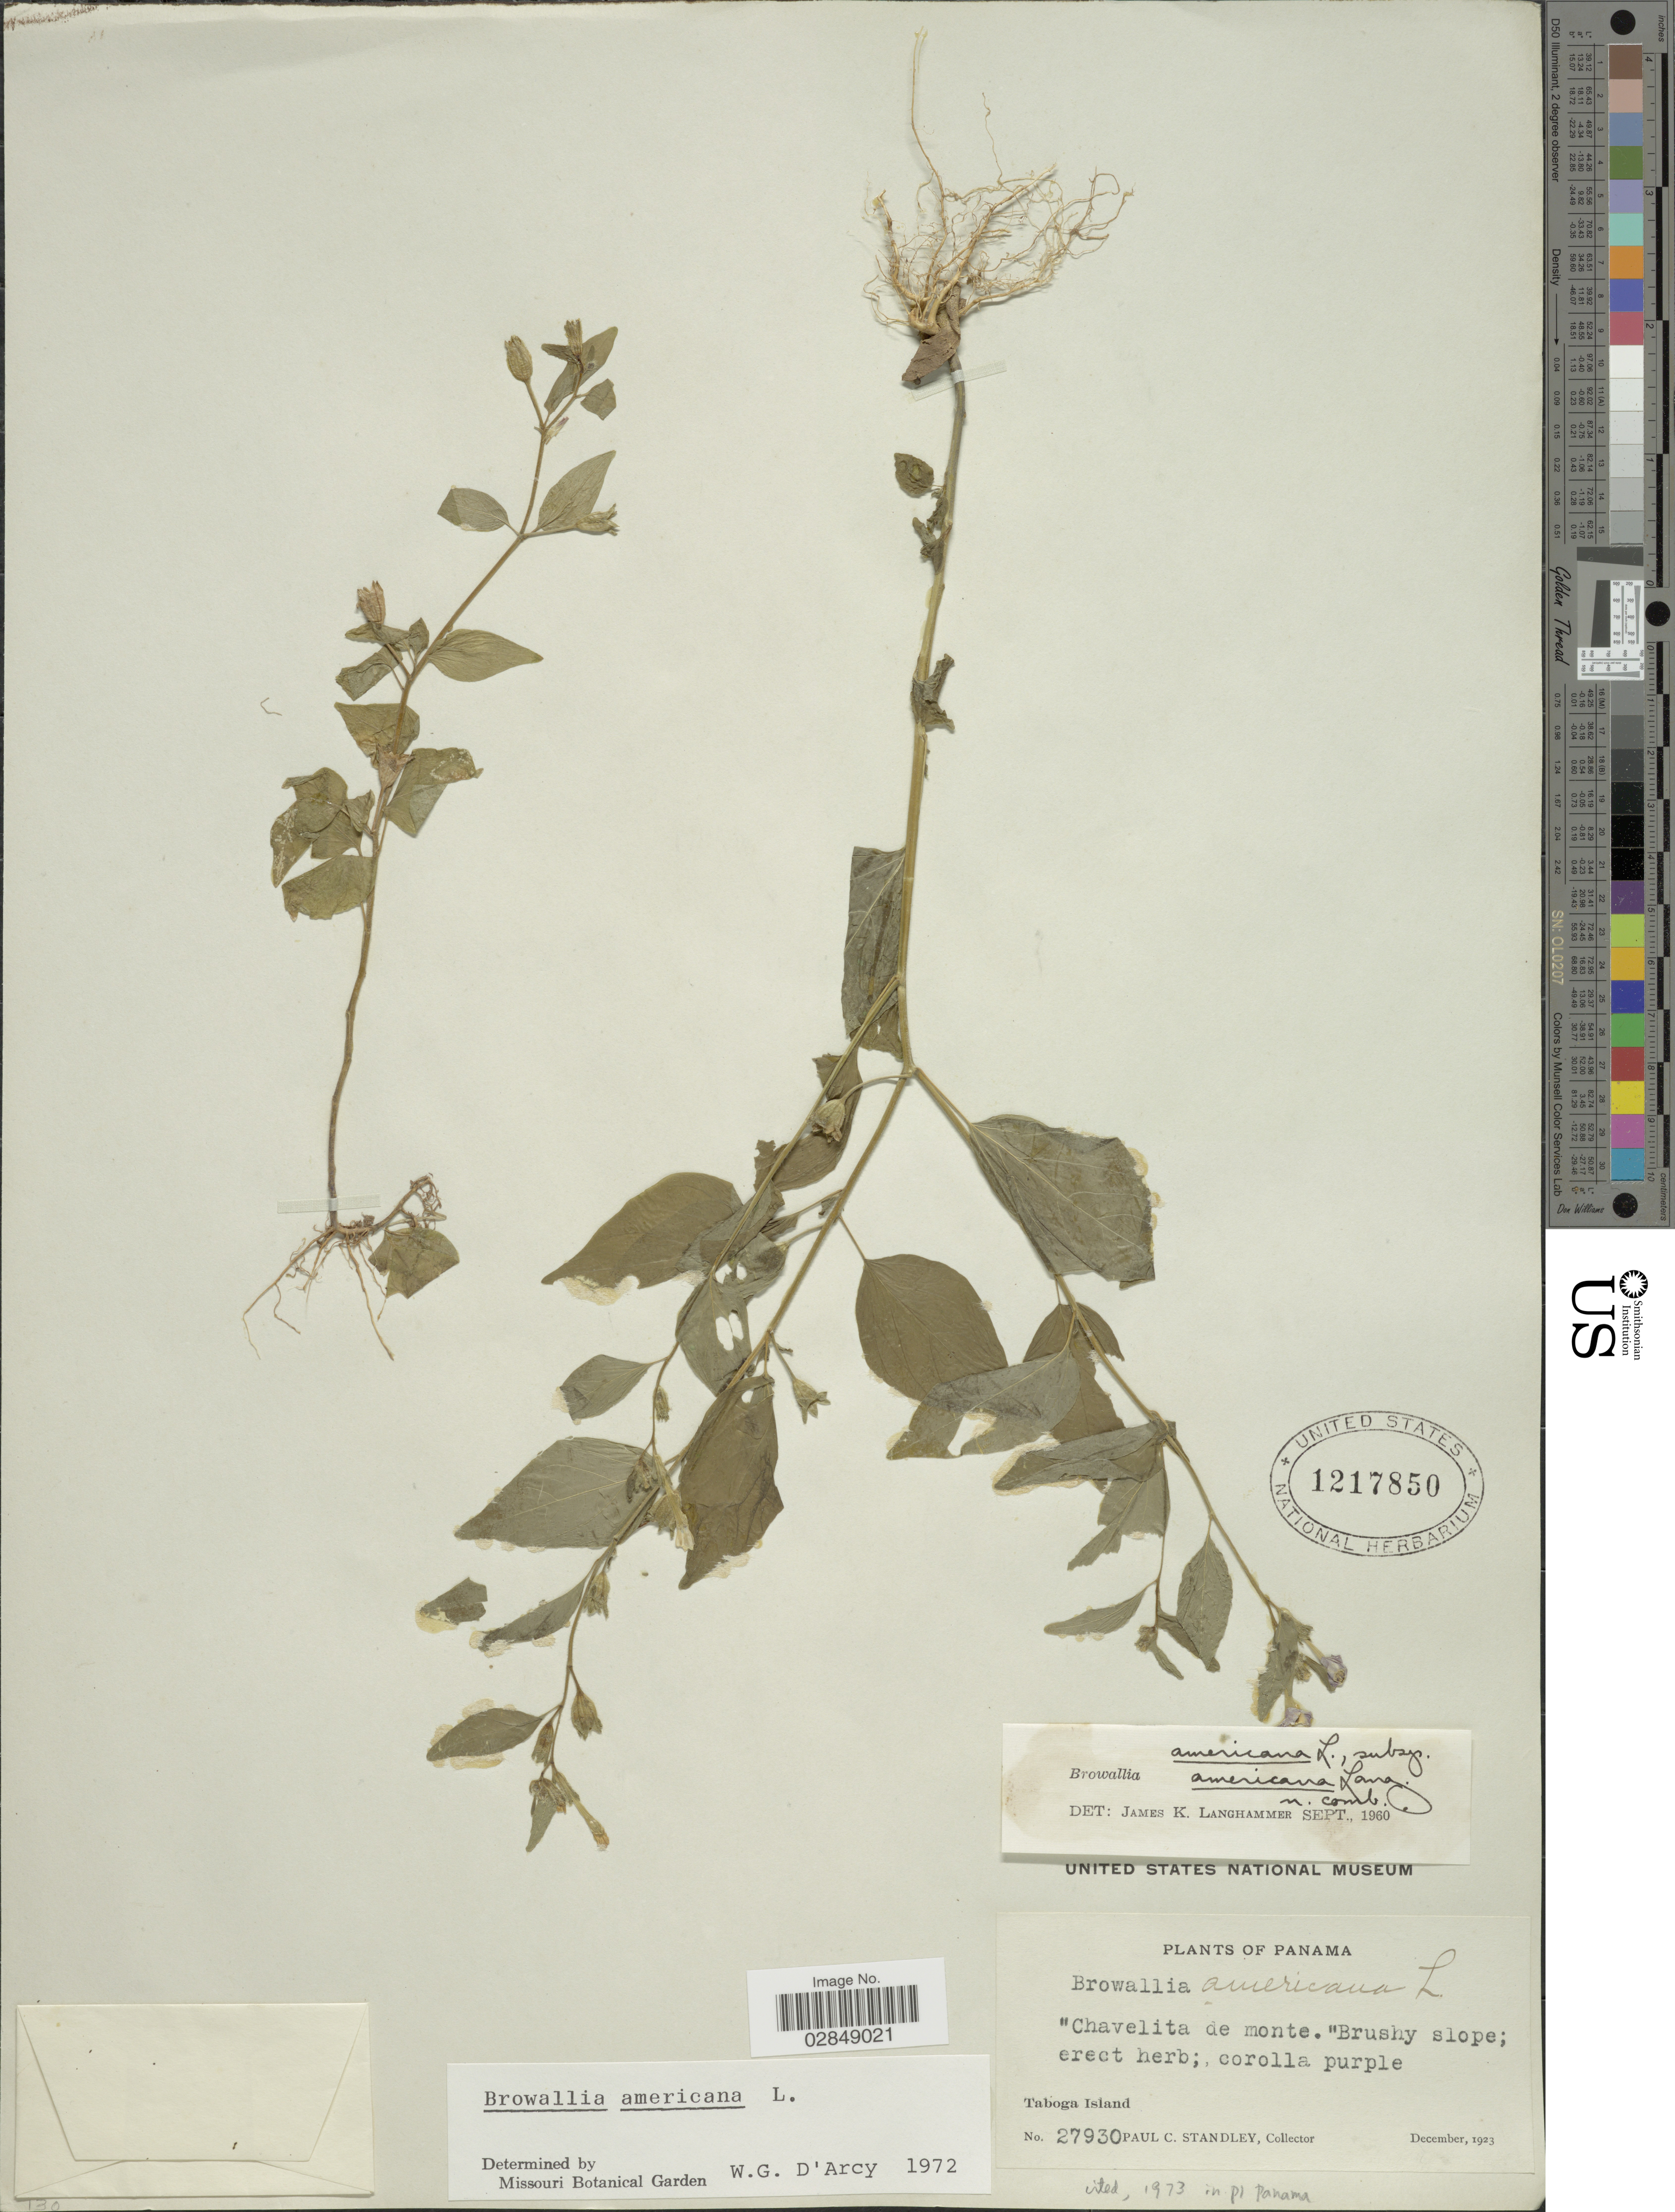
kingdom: Plantae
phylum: Tracheophyta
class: Magnoliopsida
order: Solanales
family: Solanaceae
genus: Browallia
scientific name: Browallia americana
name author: L.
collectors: P. C. Standley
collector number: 27930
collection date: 1923-12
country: Panama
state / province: Panamá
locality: Taboga Island.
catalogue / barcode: US 1217850